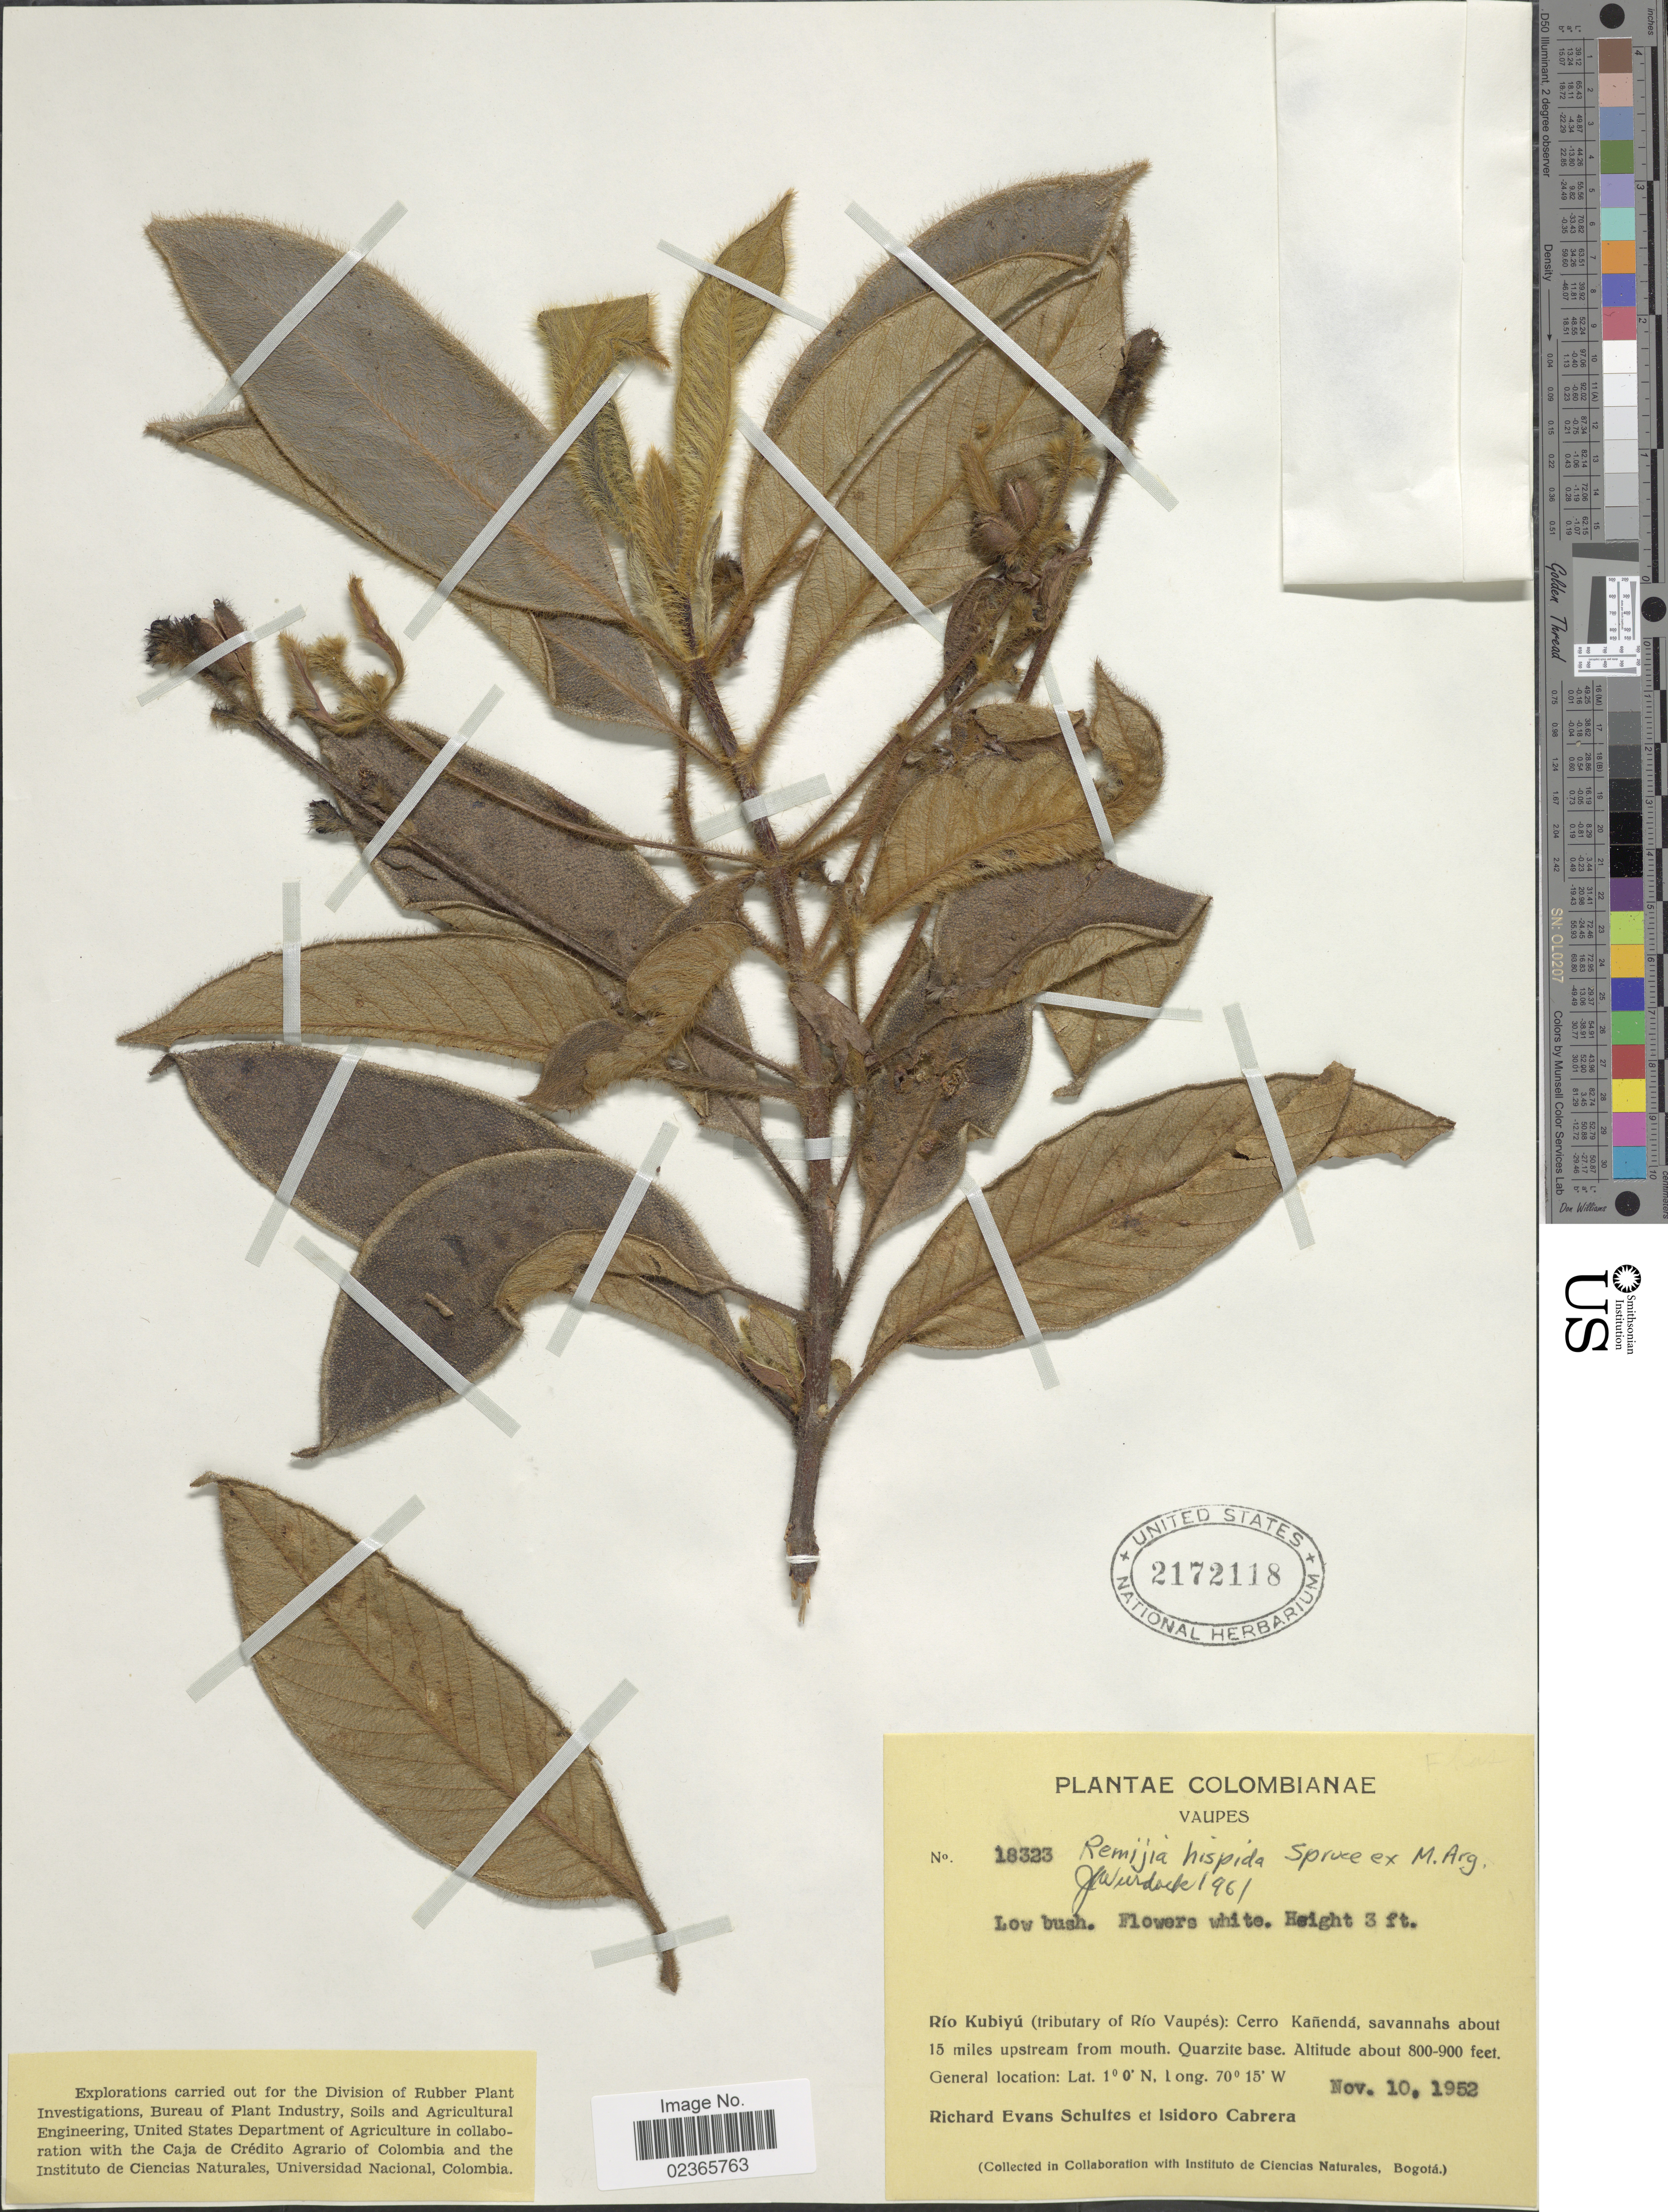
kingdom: Plantae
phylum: Tracheophyta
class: Magnoliopsida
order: Gentianales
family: Rubiaceae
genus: Remijia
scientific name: Remijia hispida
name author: Spruce ex K. Schum.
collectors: R. E. Schultes & I. Cabrera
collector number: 18323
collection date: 1952-11-10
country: Colombia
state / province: Vaupés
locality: Rio Kubiyu (tributary of Rio Vaupes) : Cerro Kanenda, savannahs about 15 miles upstream from mouth. Quarzite base.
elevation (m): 244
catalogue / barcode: US 2172118